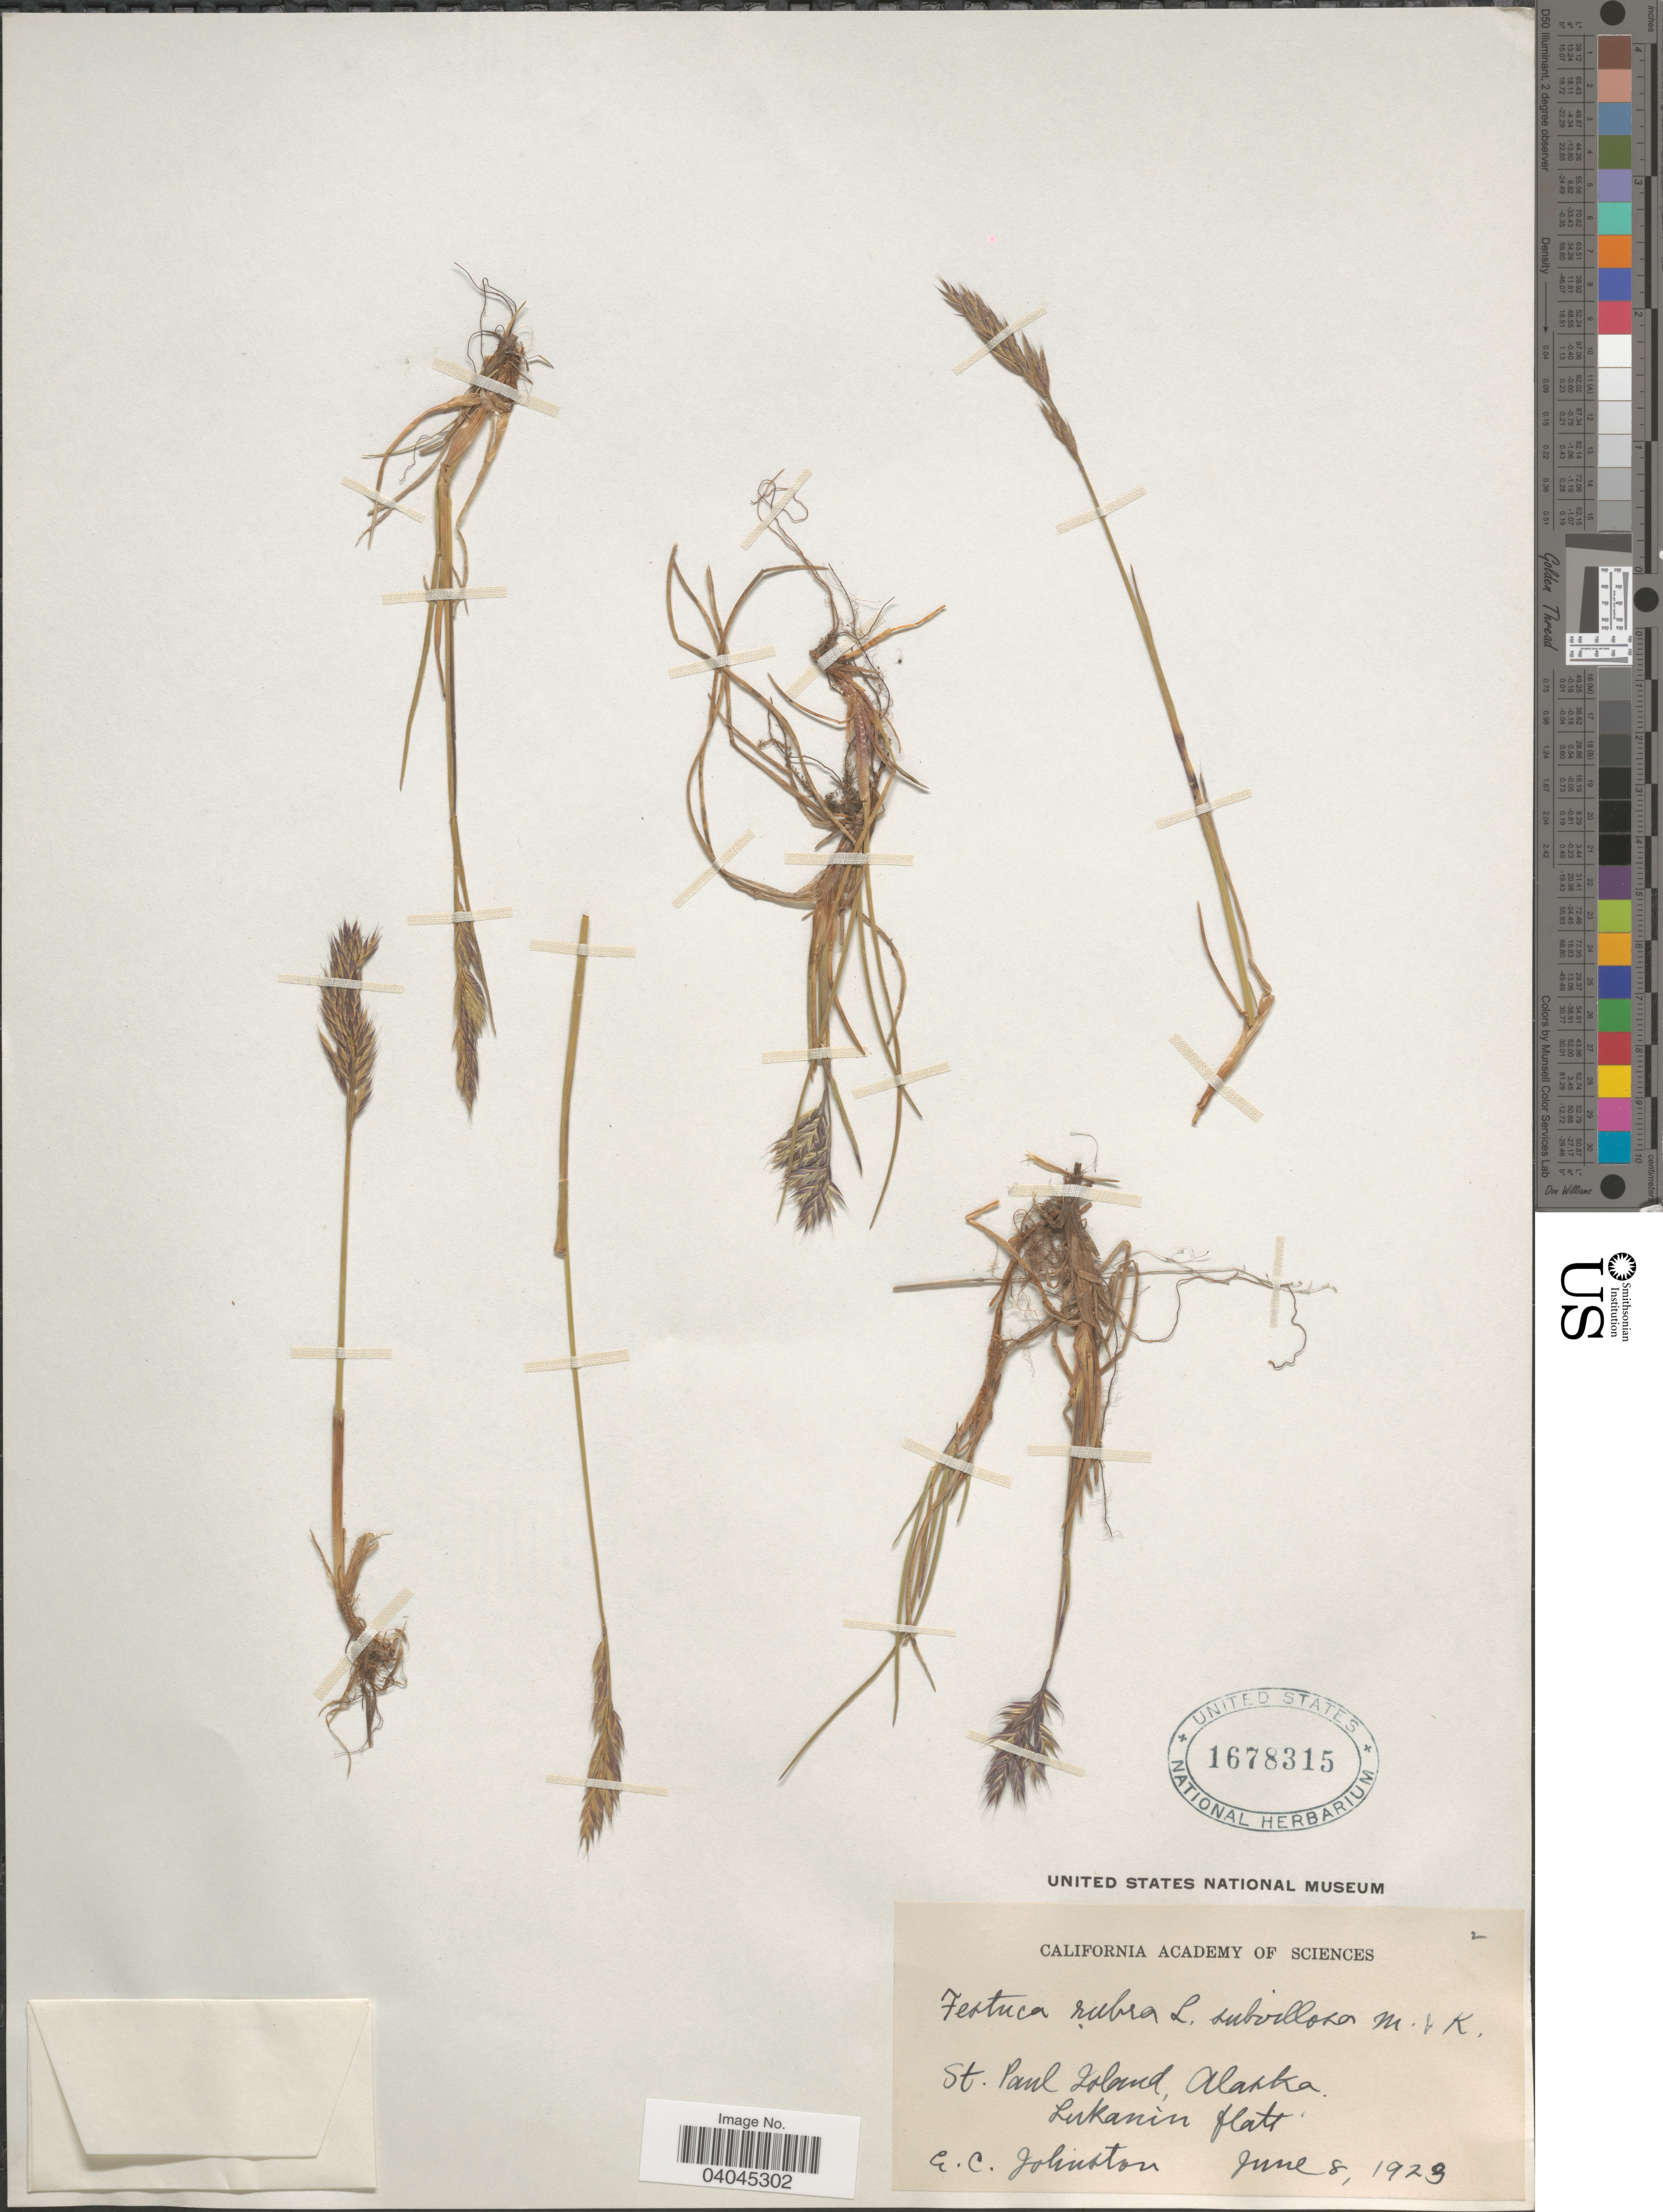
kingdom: Plantae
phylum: Tracheophyta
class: Liliopsida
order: Poales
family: Poaceae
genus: Festuca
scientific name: Festuca rubra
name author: L.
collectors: E. C. Johnston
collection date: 1929-06-08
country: United States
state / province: Alaska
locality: St. Paul Island. Lukanin flats.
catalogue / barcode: US 1678315